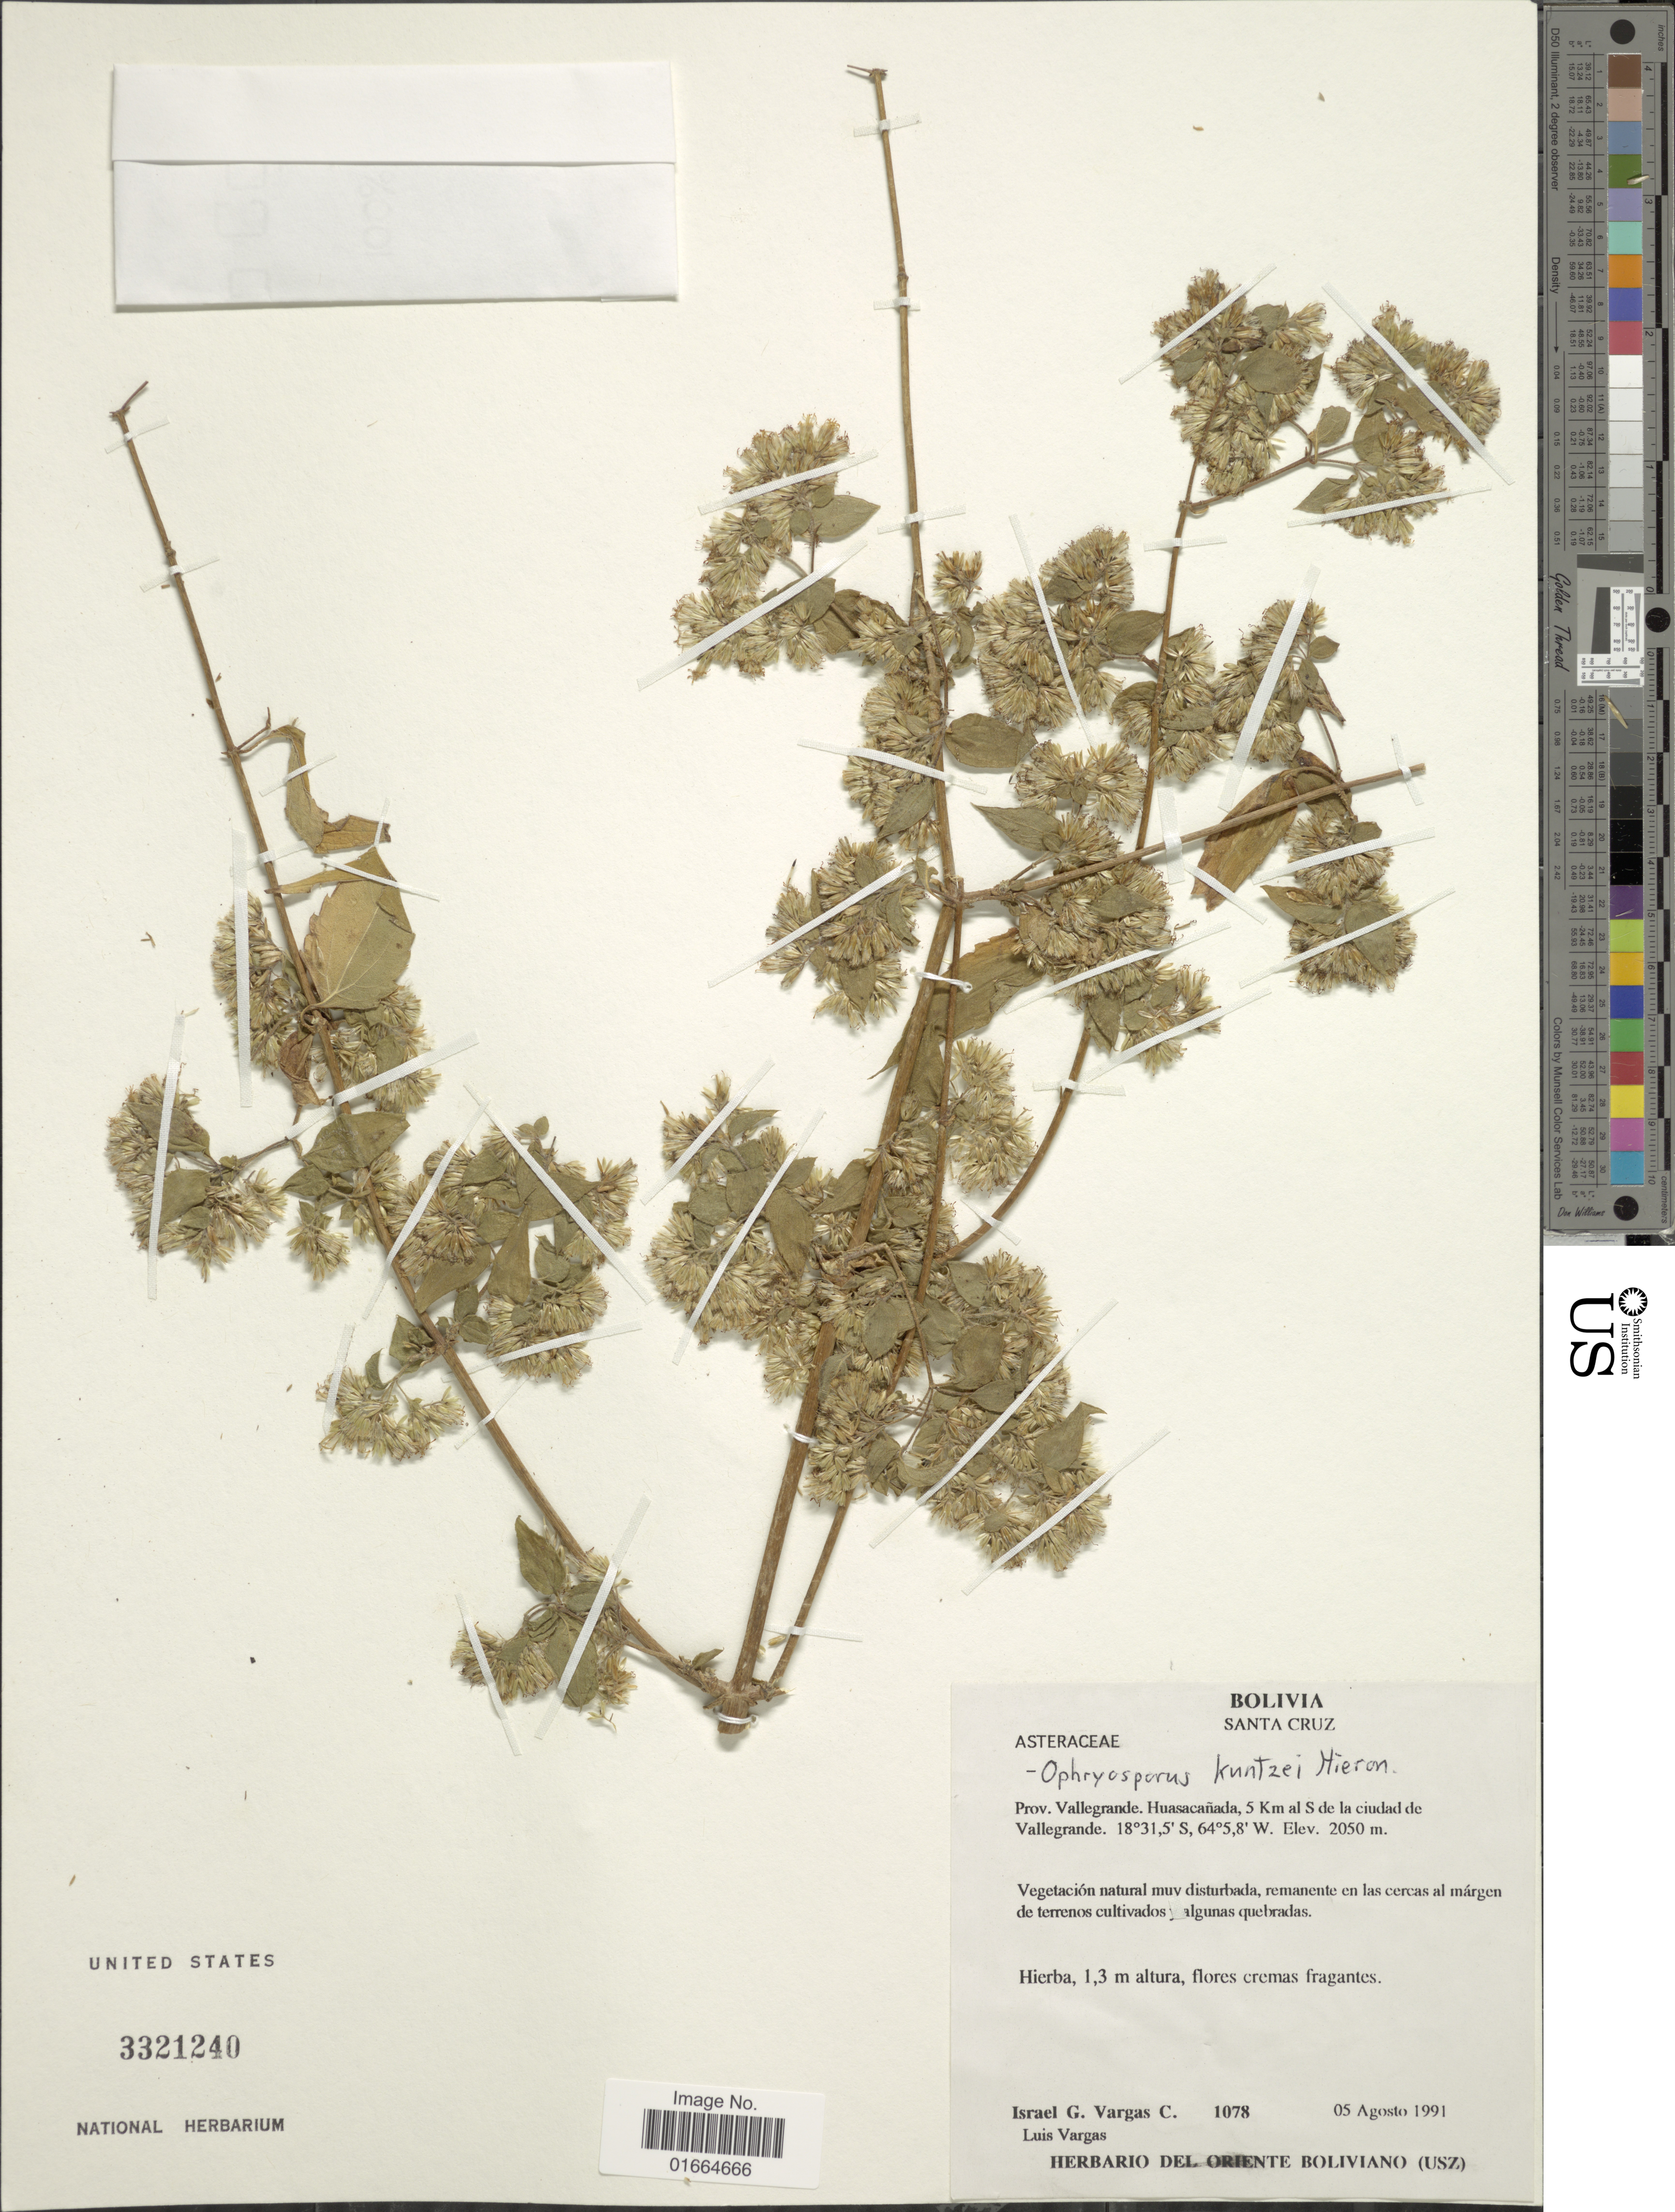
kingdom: Plantae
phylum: Tracheophyta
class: Magnoliopsida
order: Asterales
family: Asteraceae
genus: Ophryosporus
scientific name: Ophryosporus kuntzei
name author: Hieron.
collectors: I. Vargas C. & L. Vargas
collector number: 1078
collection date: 1991-08-05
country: Bolivia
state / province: Santa Cruz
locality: Santa Cruz, Prov, Vallegrande, Huasacanada, 5 Km al S of de la ciudad de Vallegrande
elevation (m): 2050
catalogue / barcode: US 3321240